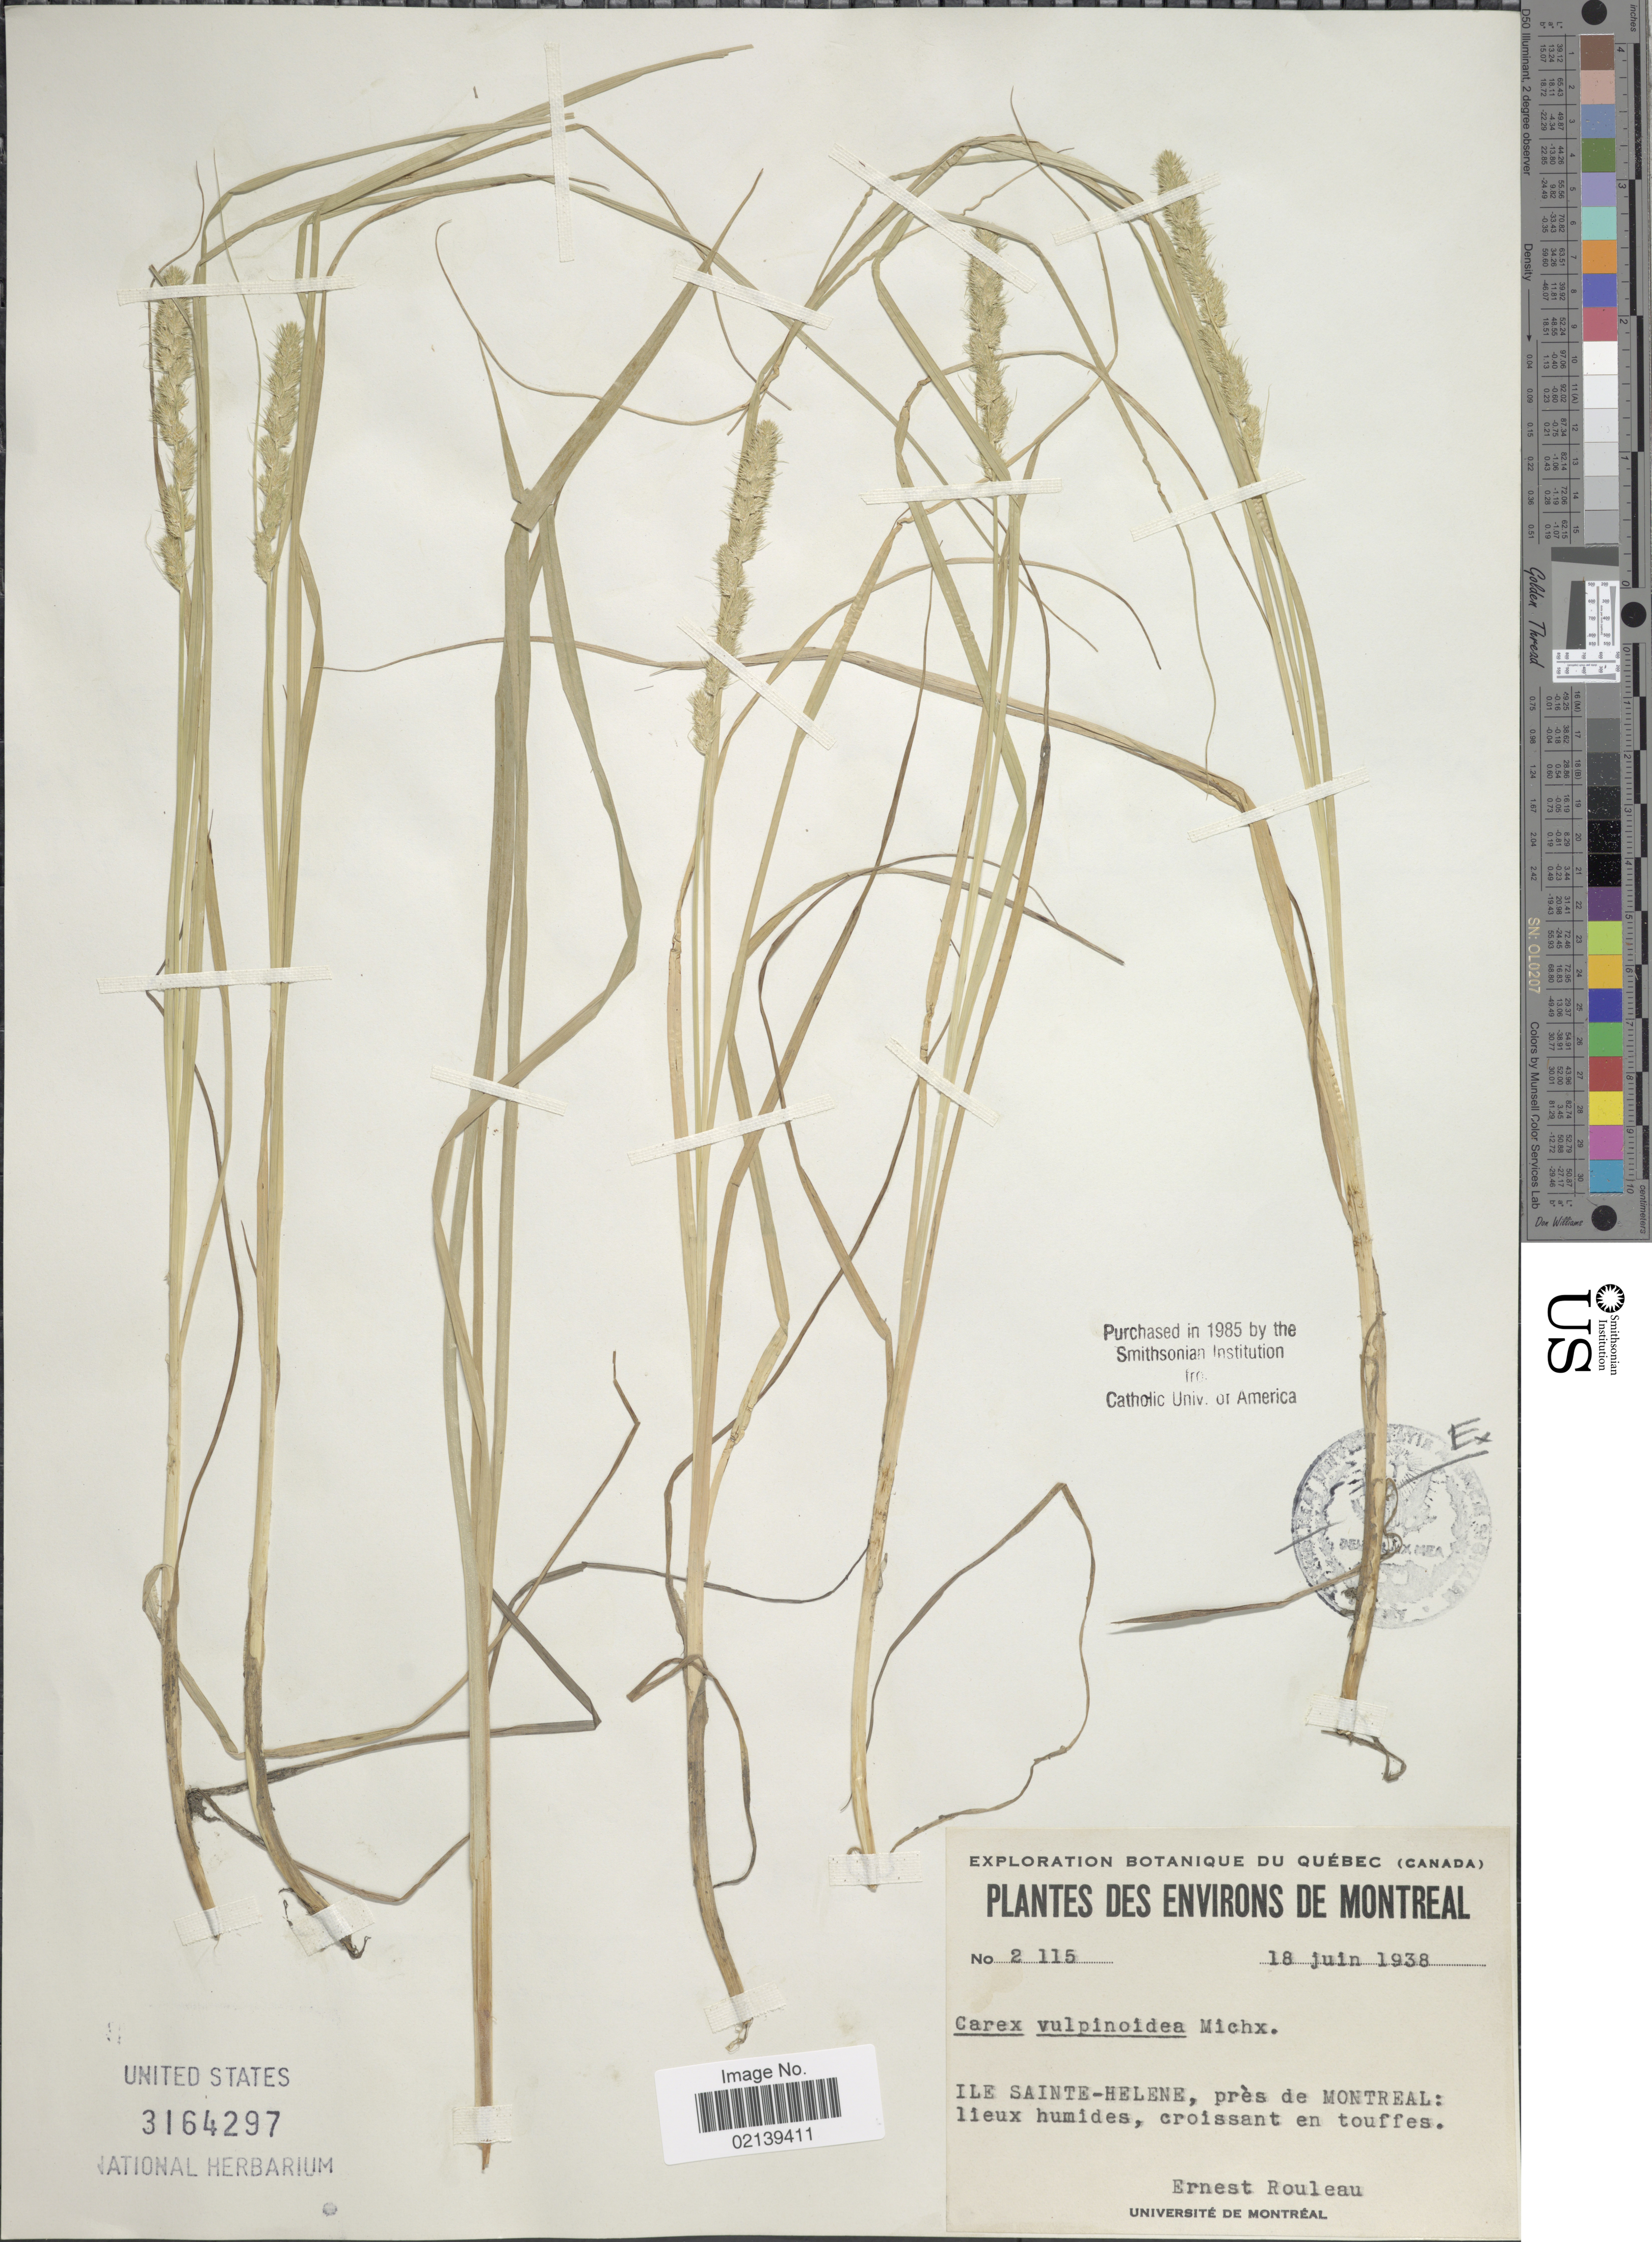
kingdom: Plantae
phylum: Tracheophyta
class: Liliopsida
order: Poales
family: Cyperaceae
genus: Carex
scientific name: Carex vulpinoidea Michx.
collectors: J. Rouleau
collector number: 2115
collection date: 1938-06-18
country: Canada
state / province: Quebec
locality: Des Environs de Montreal, Ile Sainte-Helene, pres de Montreal: lieux humides, croissant en touffes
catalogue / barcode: US 3164297